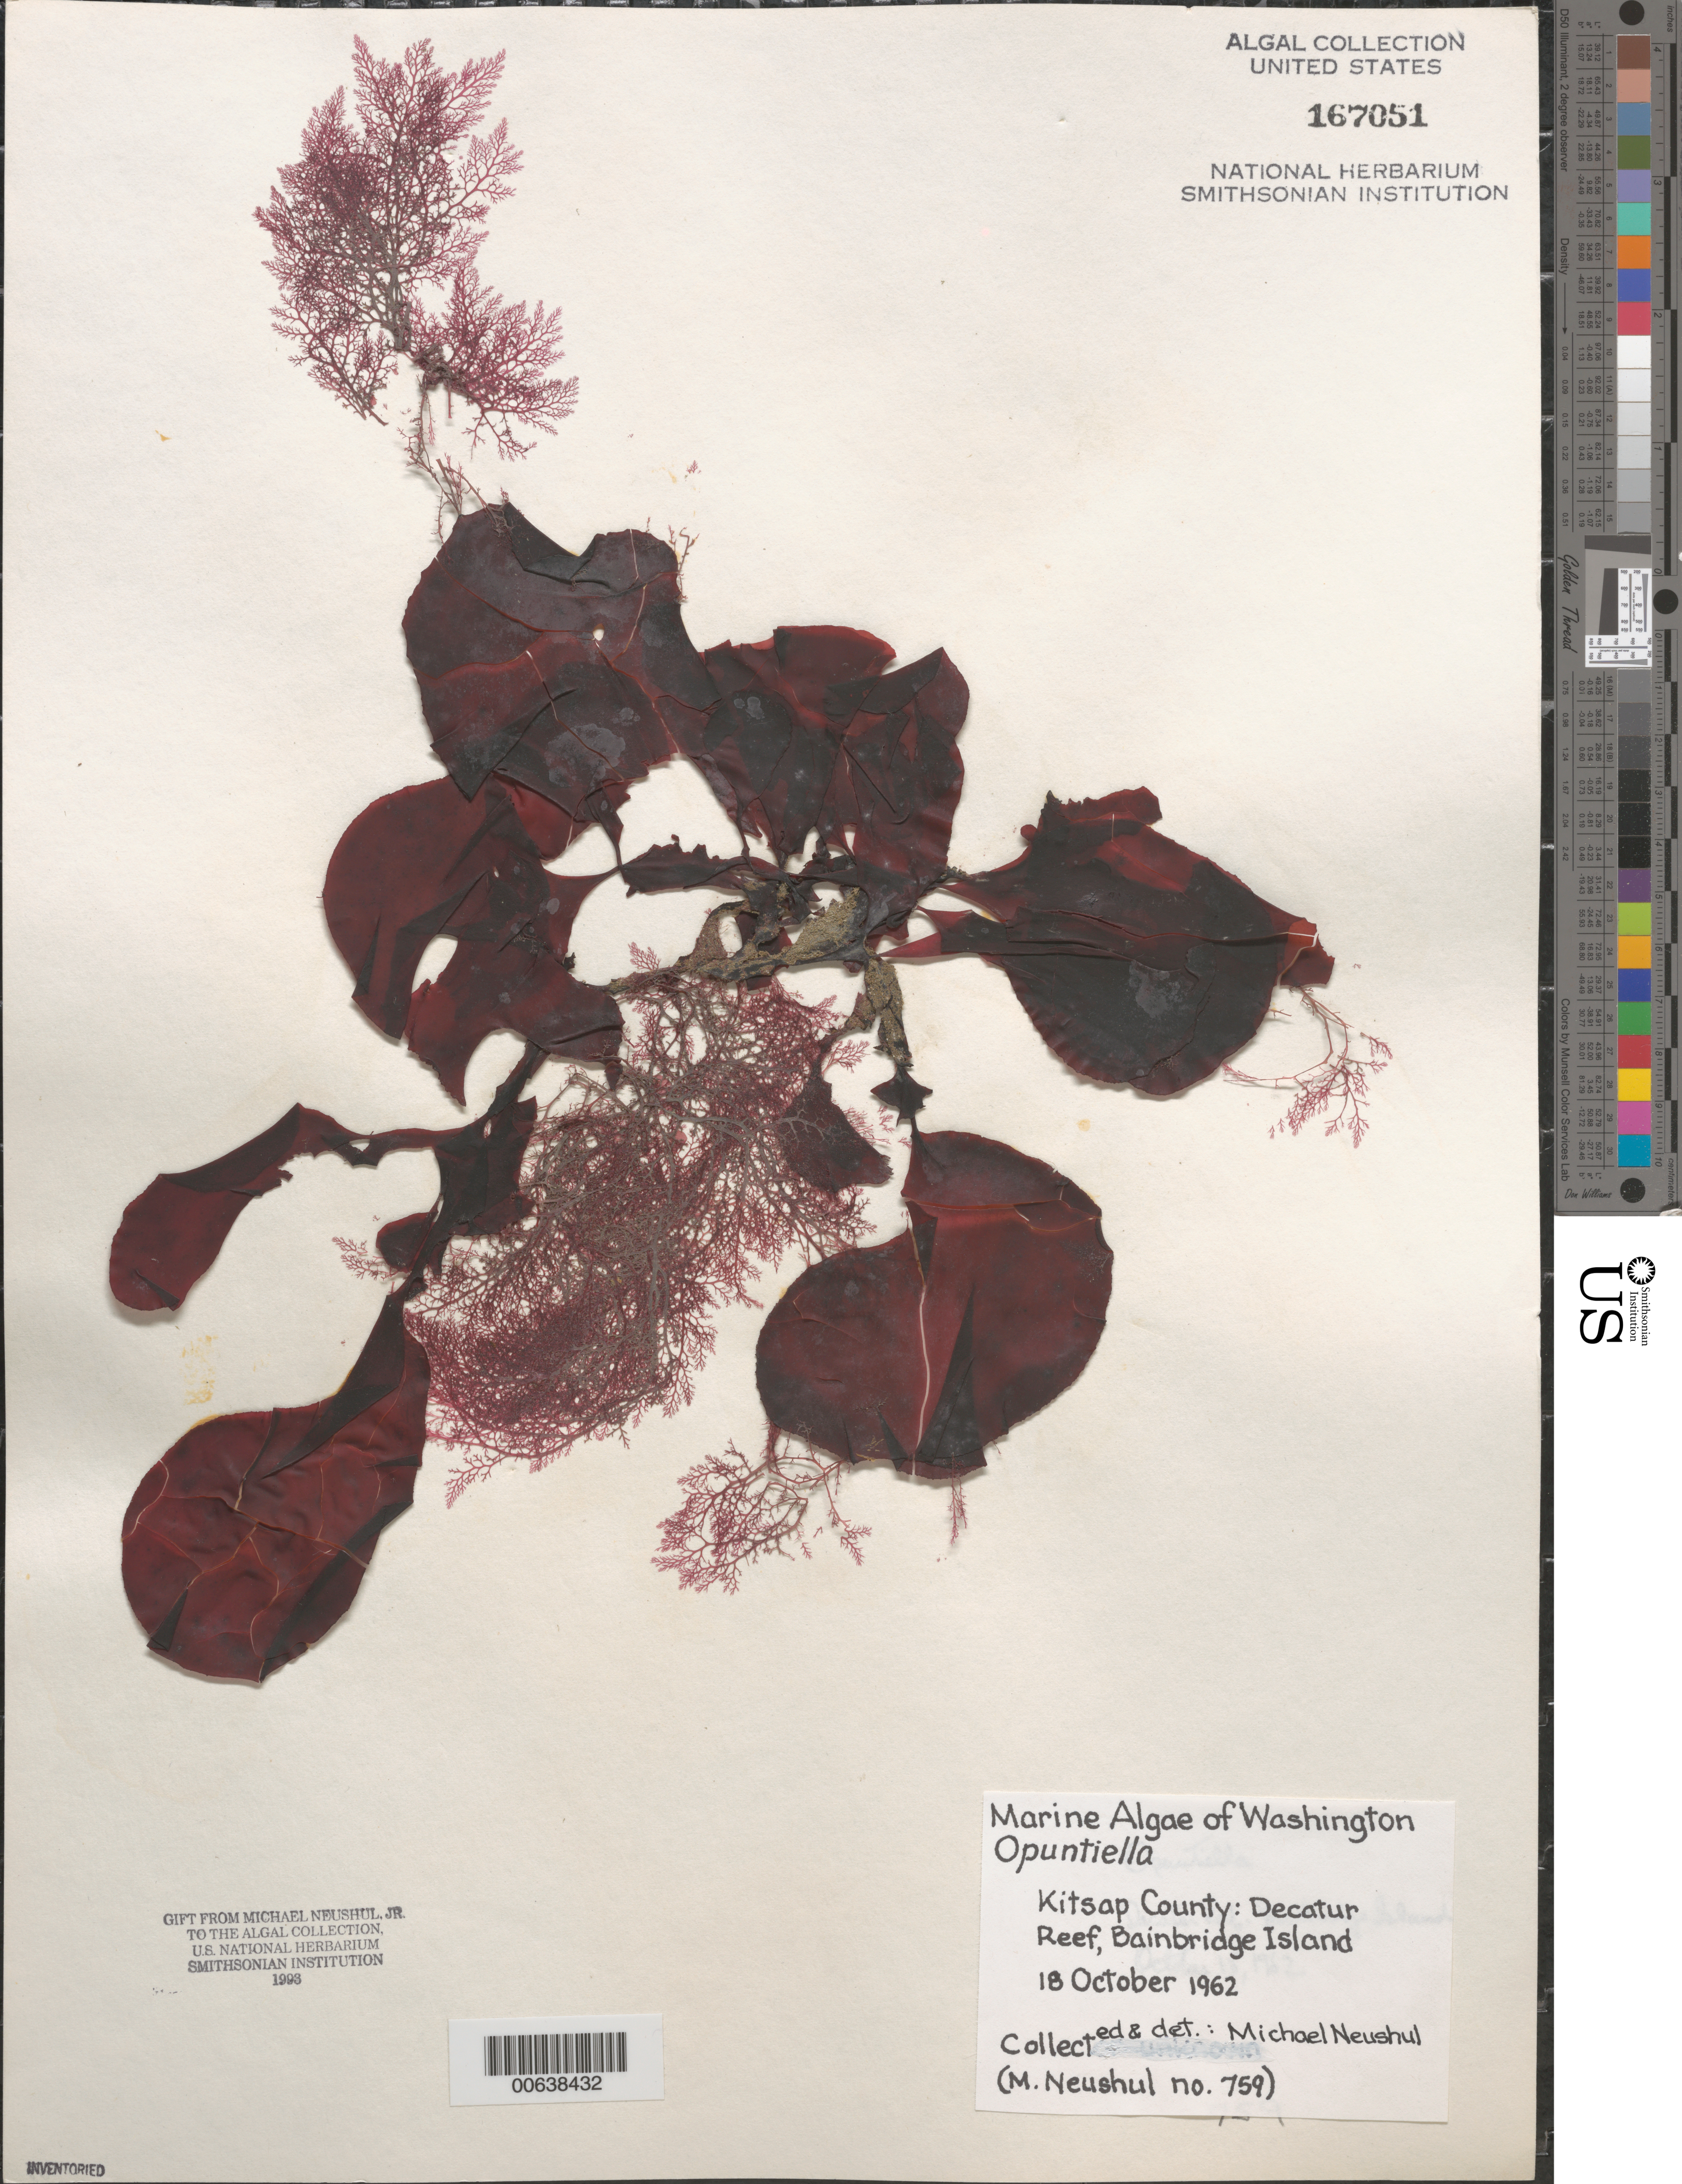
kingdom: Plantae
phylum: Rhodophyta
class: Florideophyceae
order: Gigartinales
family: Furcellariaceae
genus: Opuntiella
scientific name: Opuntiella sp.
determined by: Neushul, M.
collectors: M. Neushul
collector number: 759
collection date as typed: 18 Oct 1962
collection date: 1962-10-18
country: United States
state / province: Washington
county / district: Kitsap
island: Bainbridge Island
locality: Decatur Reef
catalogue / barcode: US 167051